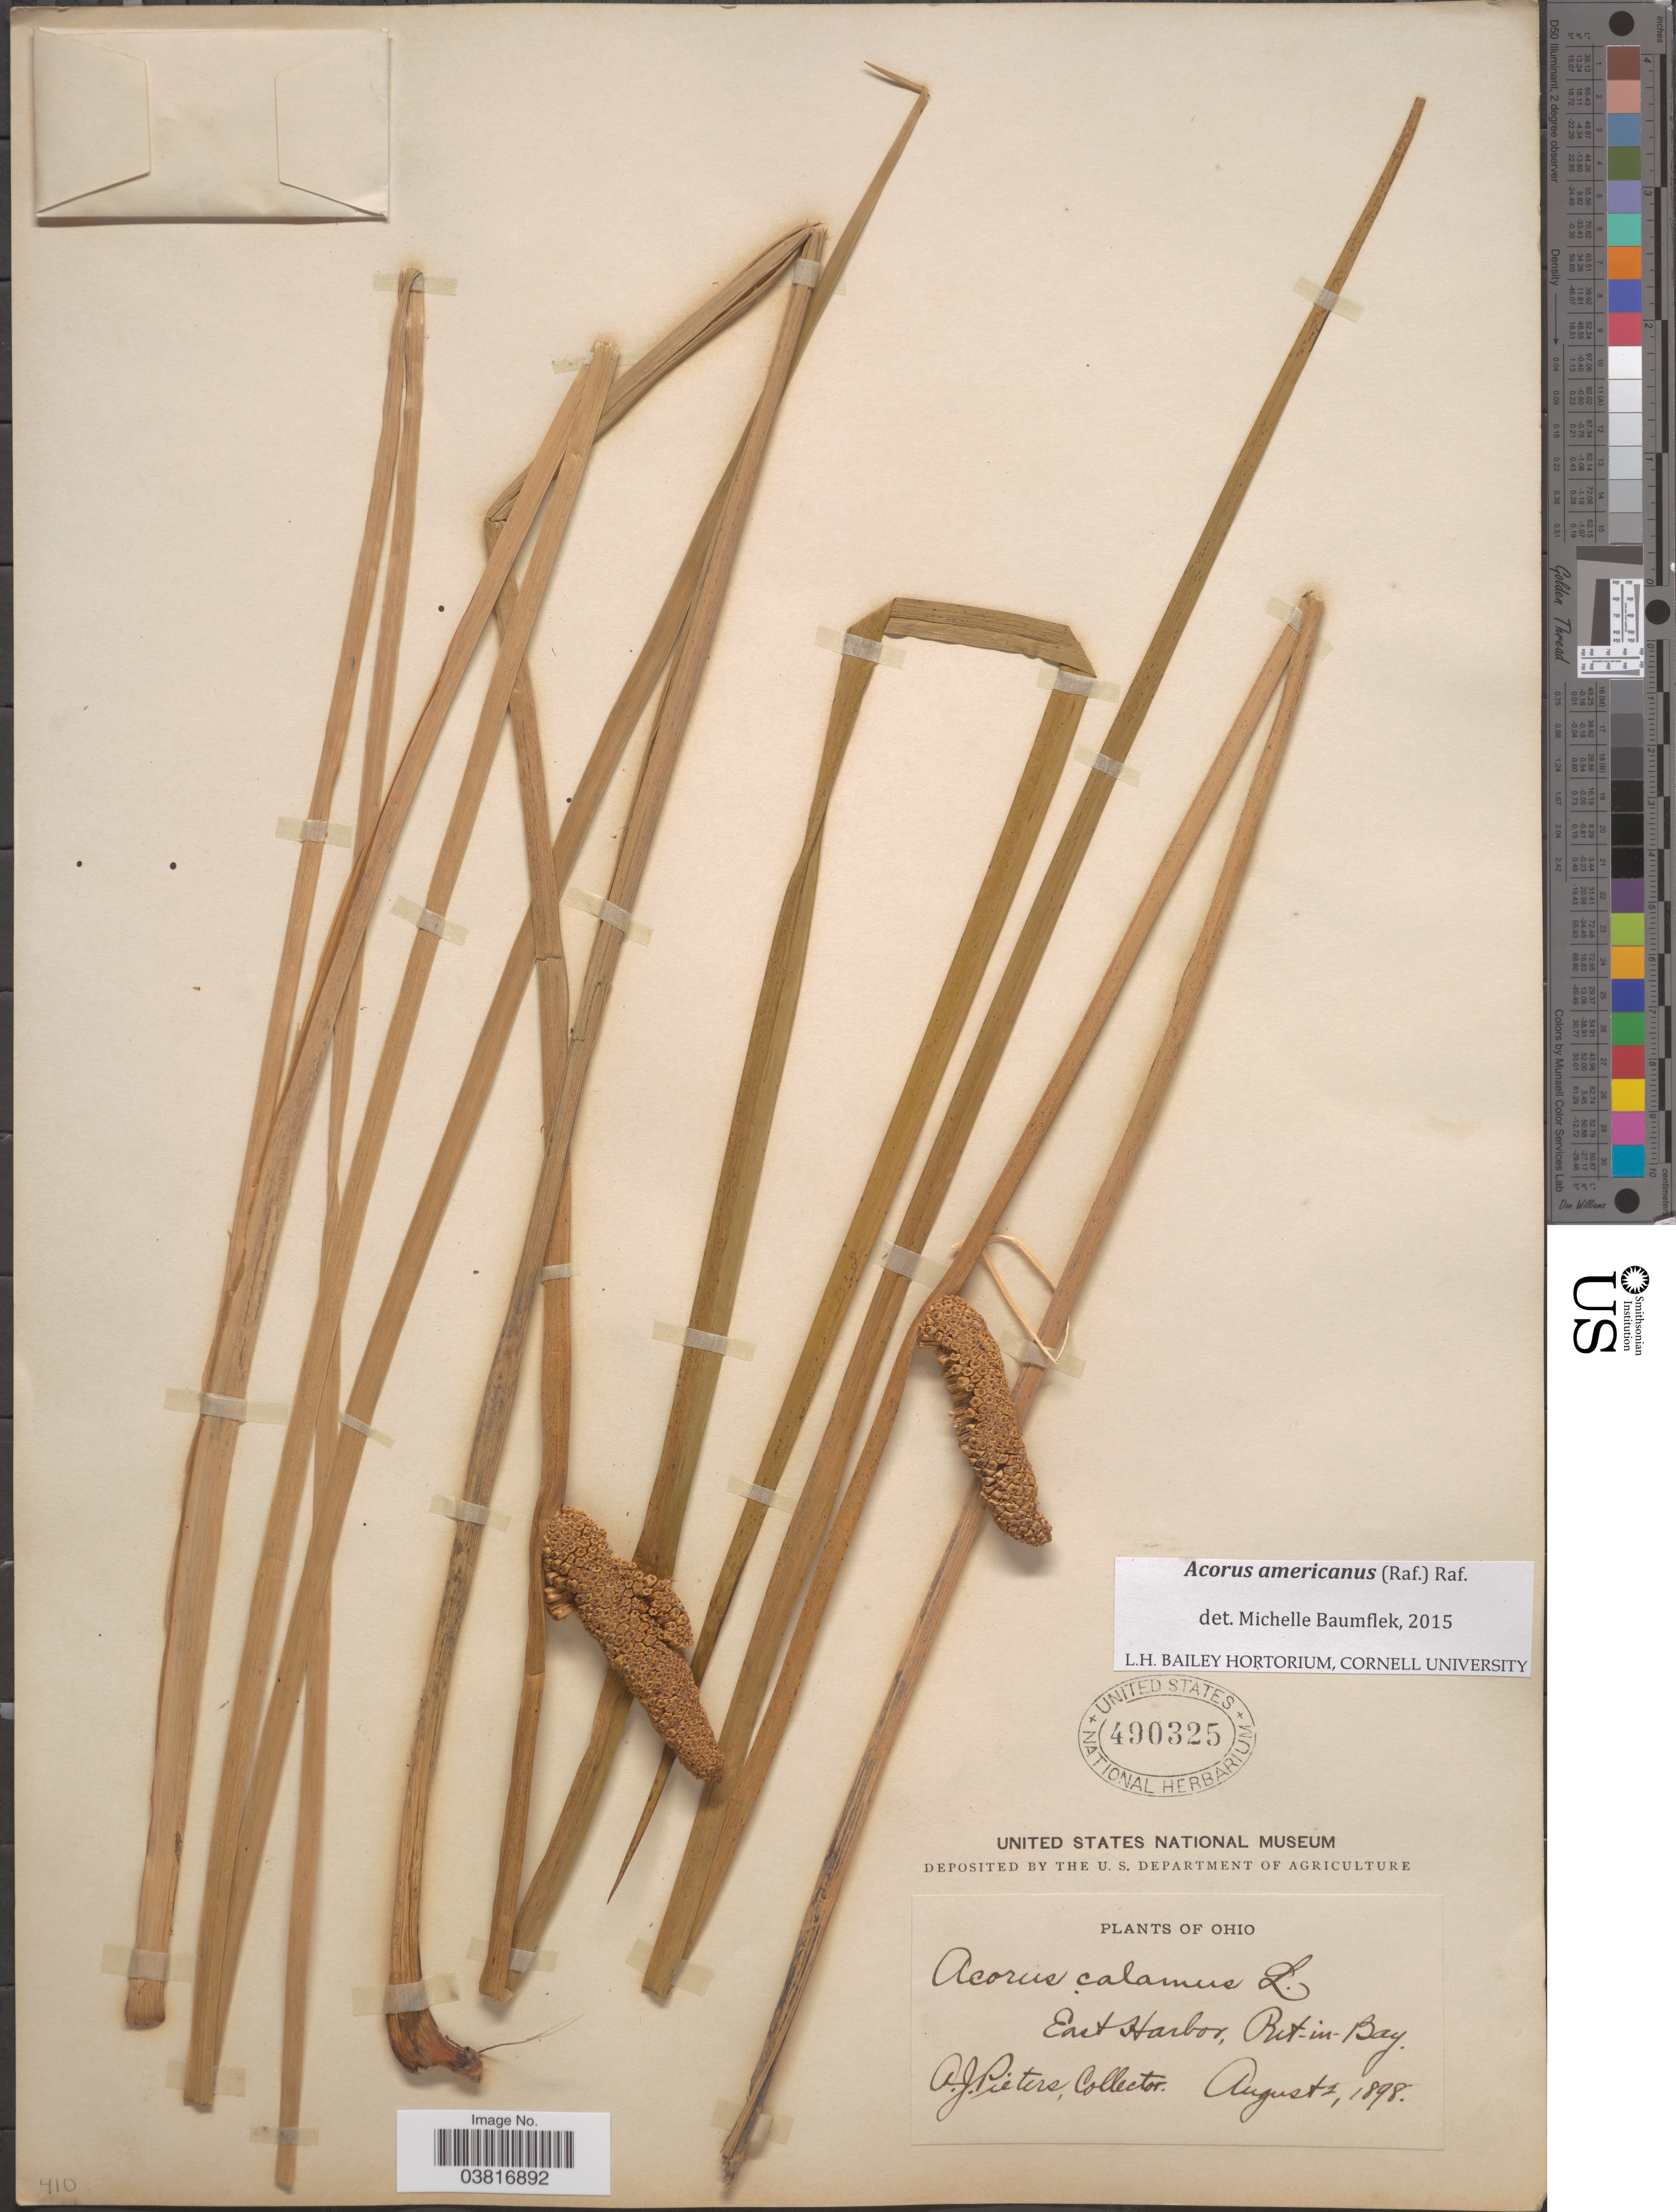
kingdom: Plantae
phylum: Tracheophyta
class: Liliopsida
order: Acorales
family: Acoraceae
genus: Acorus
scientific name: Acorus americanus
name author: (Raf.) Raf.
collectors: A. Pieters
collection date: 1898-08-02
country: United States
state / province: Ohio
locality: East Harbor, Rit-in-Bay.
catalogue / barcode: US 490325